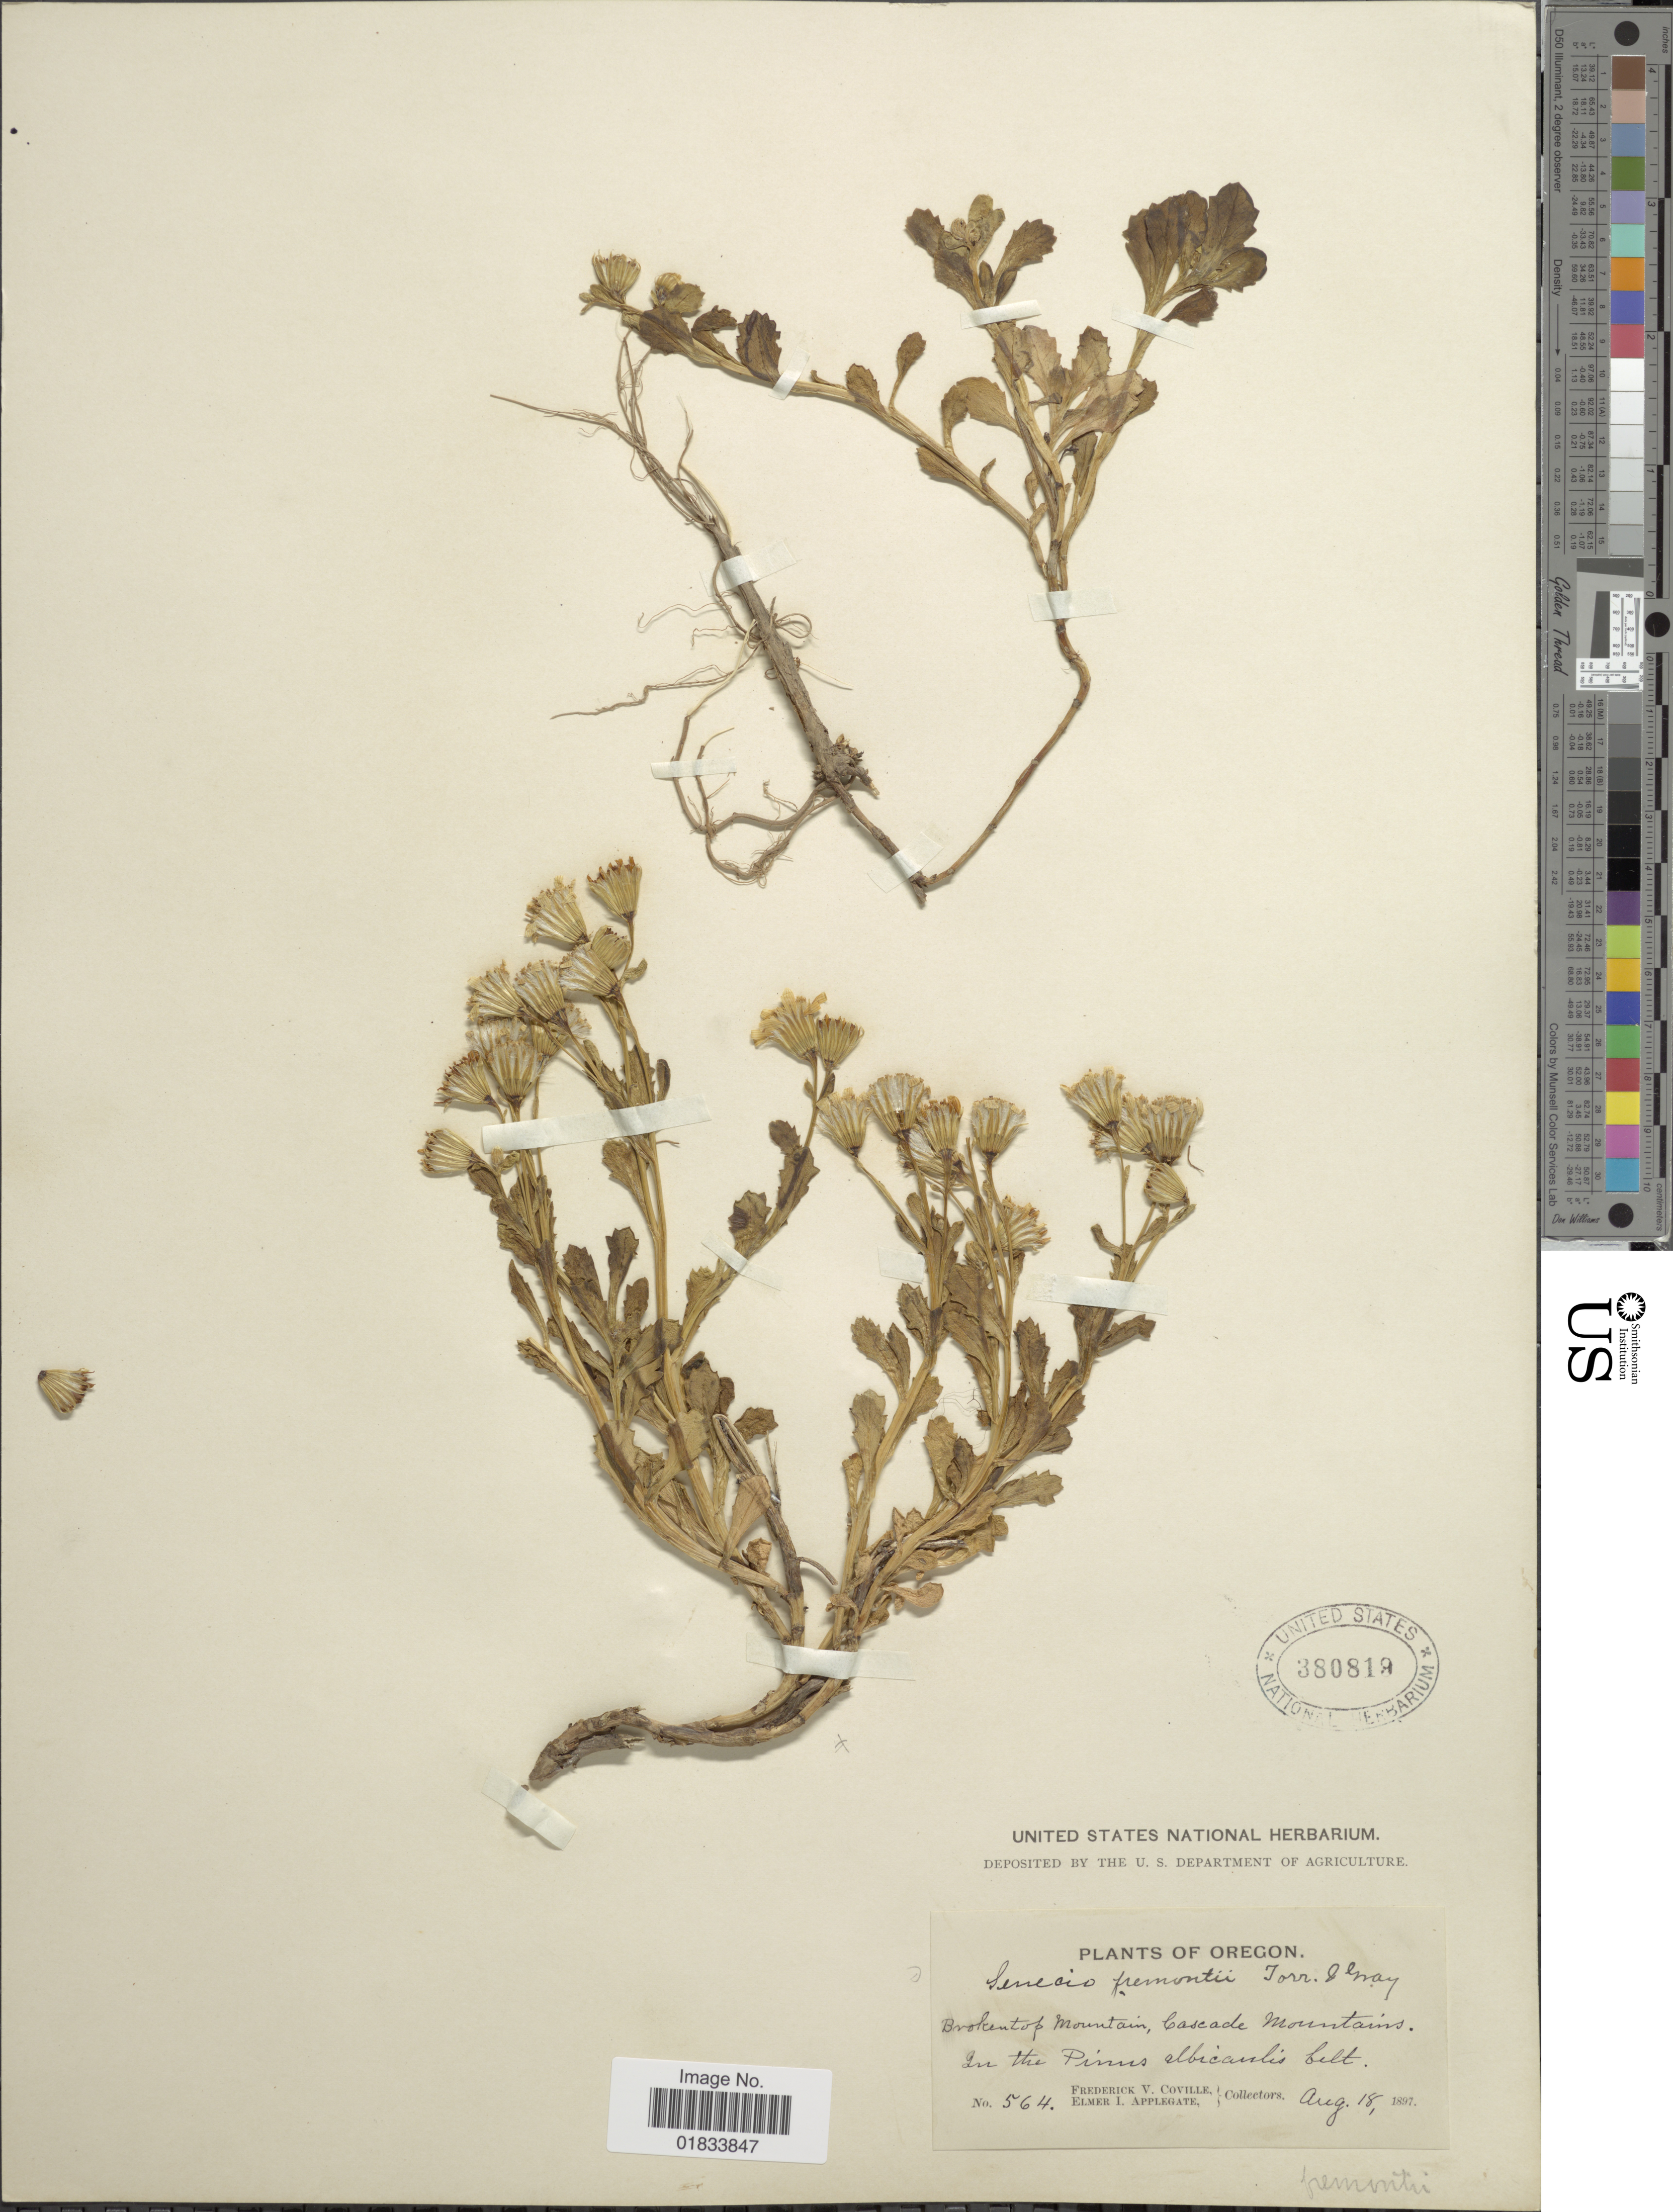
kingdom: Plantae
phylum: Tracheophyta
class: Magnoliopsida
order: Asterales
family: Asteraceae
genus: Senecio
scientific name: Senecio fremontii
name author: Torr. & A. Gray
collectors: F. V. Coville & E. I. Applegate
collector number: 564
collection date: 1897-08-18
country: United States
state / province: Oregon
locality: Broken top mountain, Cascade Mountains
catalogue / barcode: US 380819